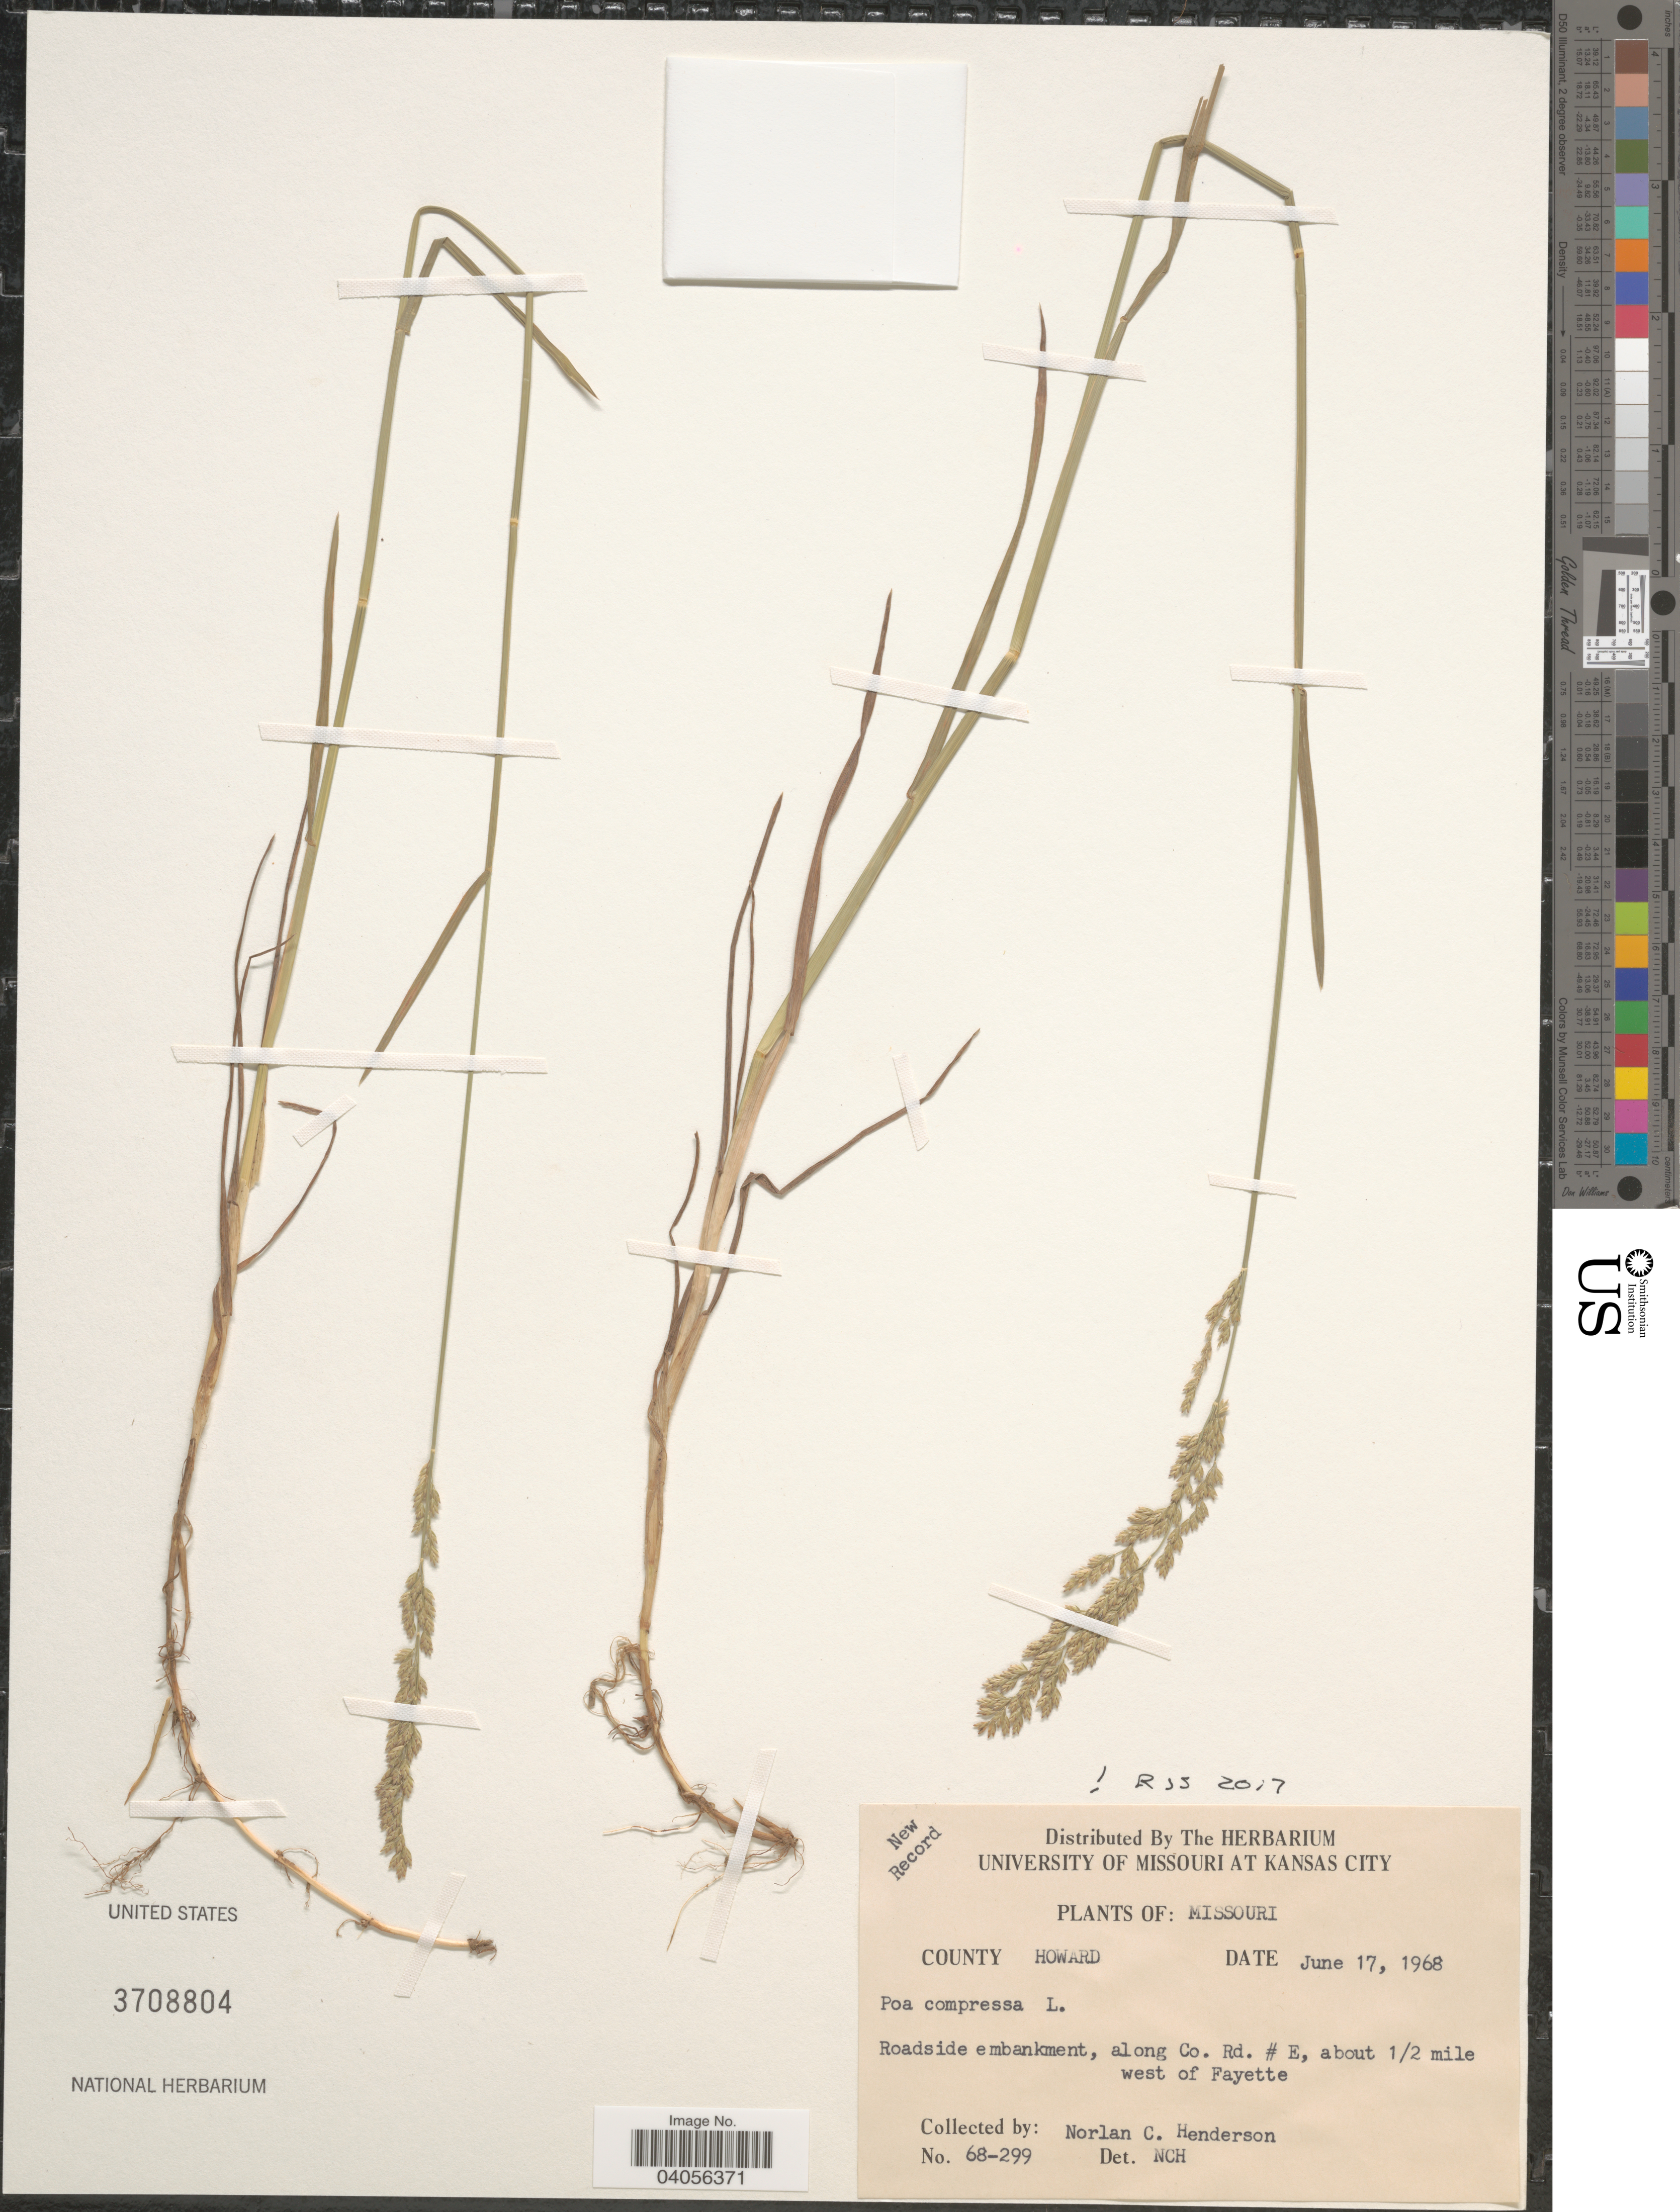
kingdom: Plantae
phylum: Tracheophyta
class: Liliopsida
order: Poales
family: Poaceae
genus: Poa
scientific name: Poa compressa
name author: L.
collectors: N. C. Henderson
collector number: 68-299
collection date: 1968-06-17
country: United States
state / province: Missouri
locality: County Howard. Roadside embankment, along Co. Rd. # E, about ½ mile west of Fayette.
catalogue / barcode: US 3708804